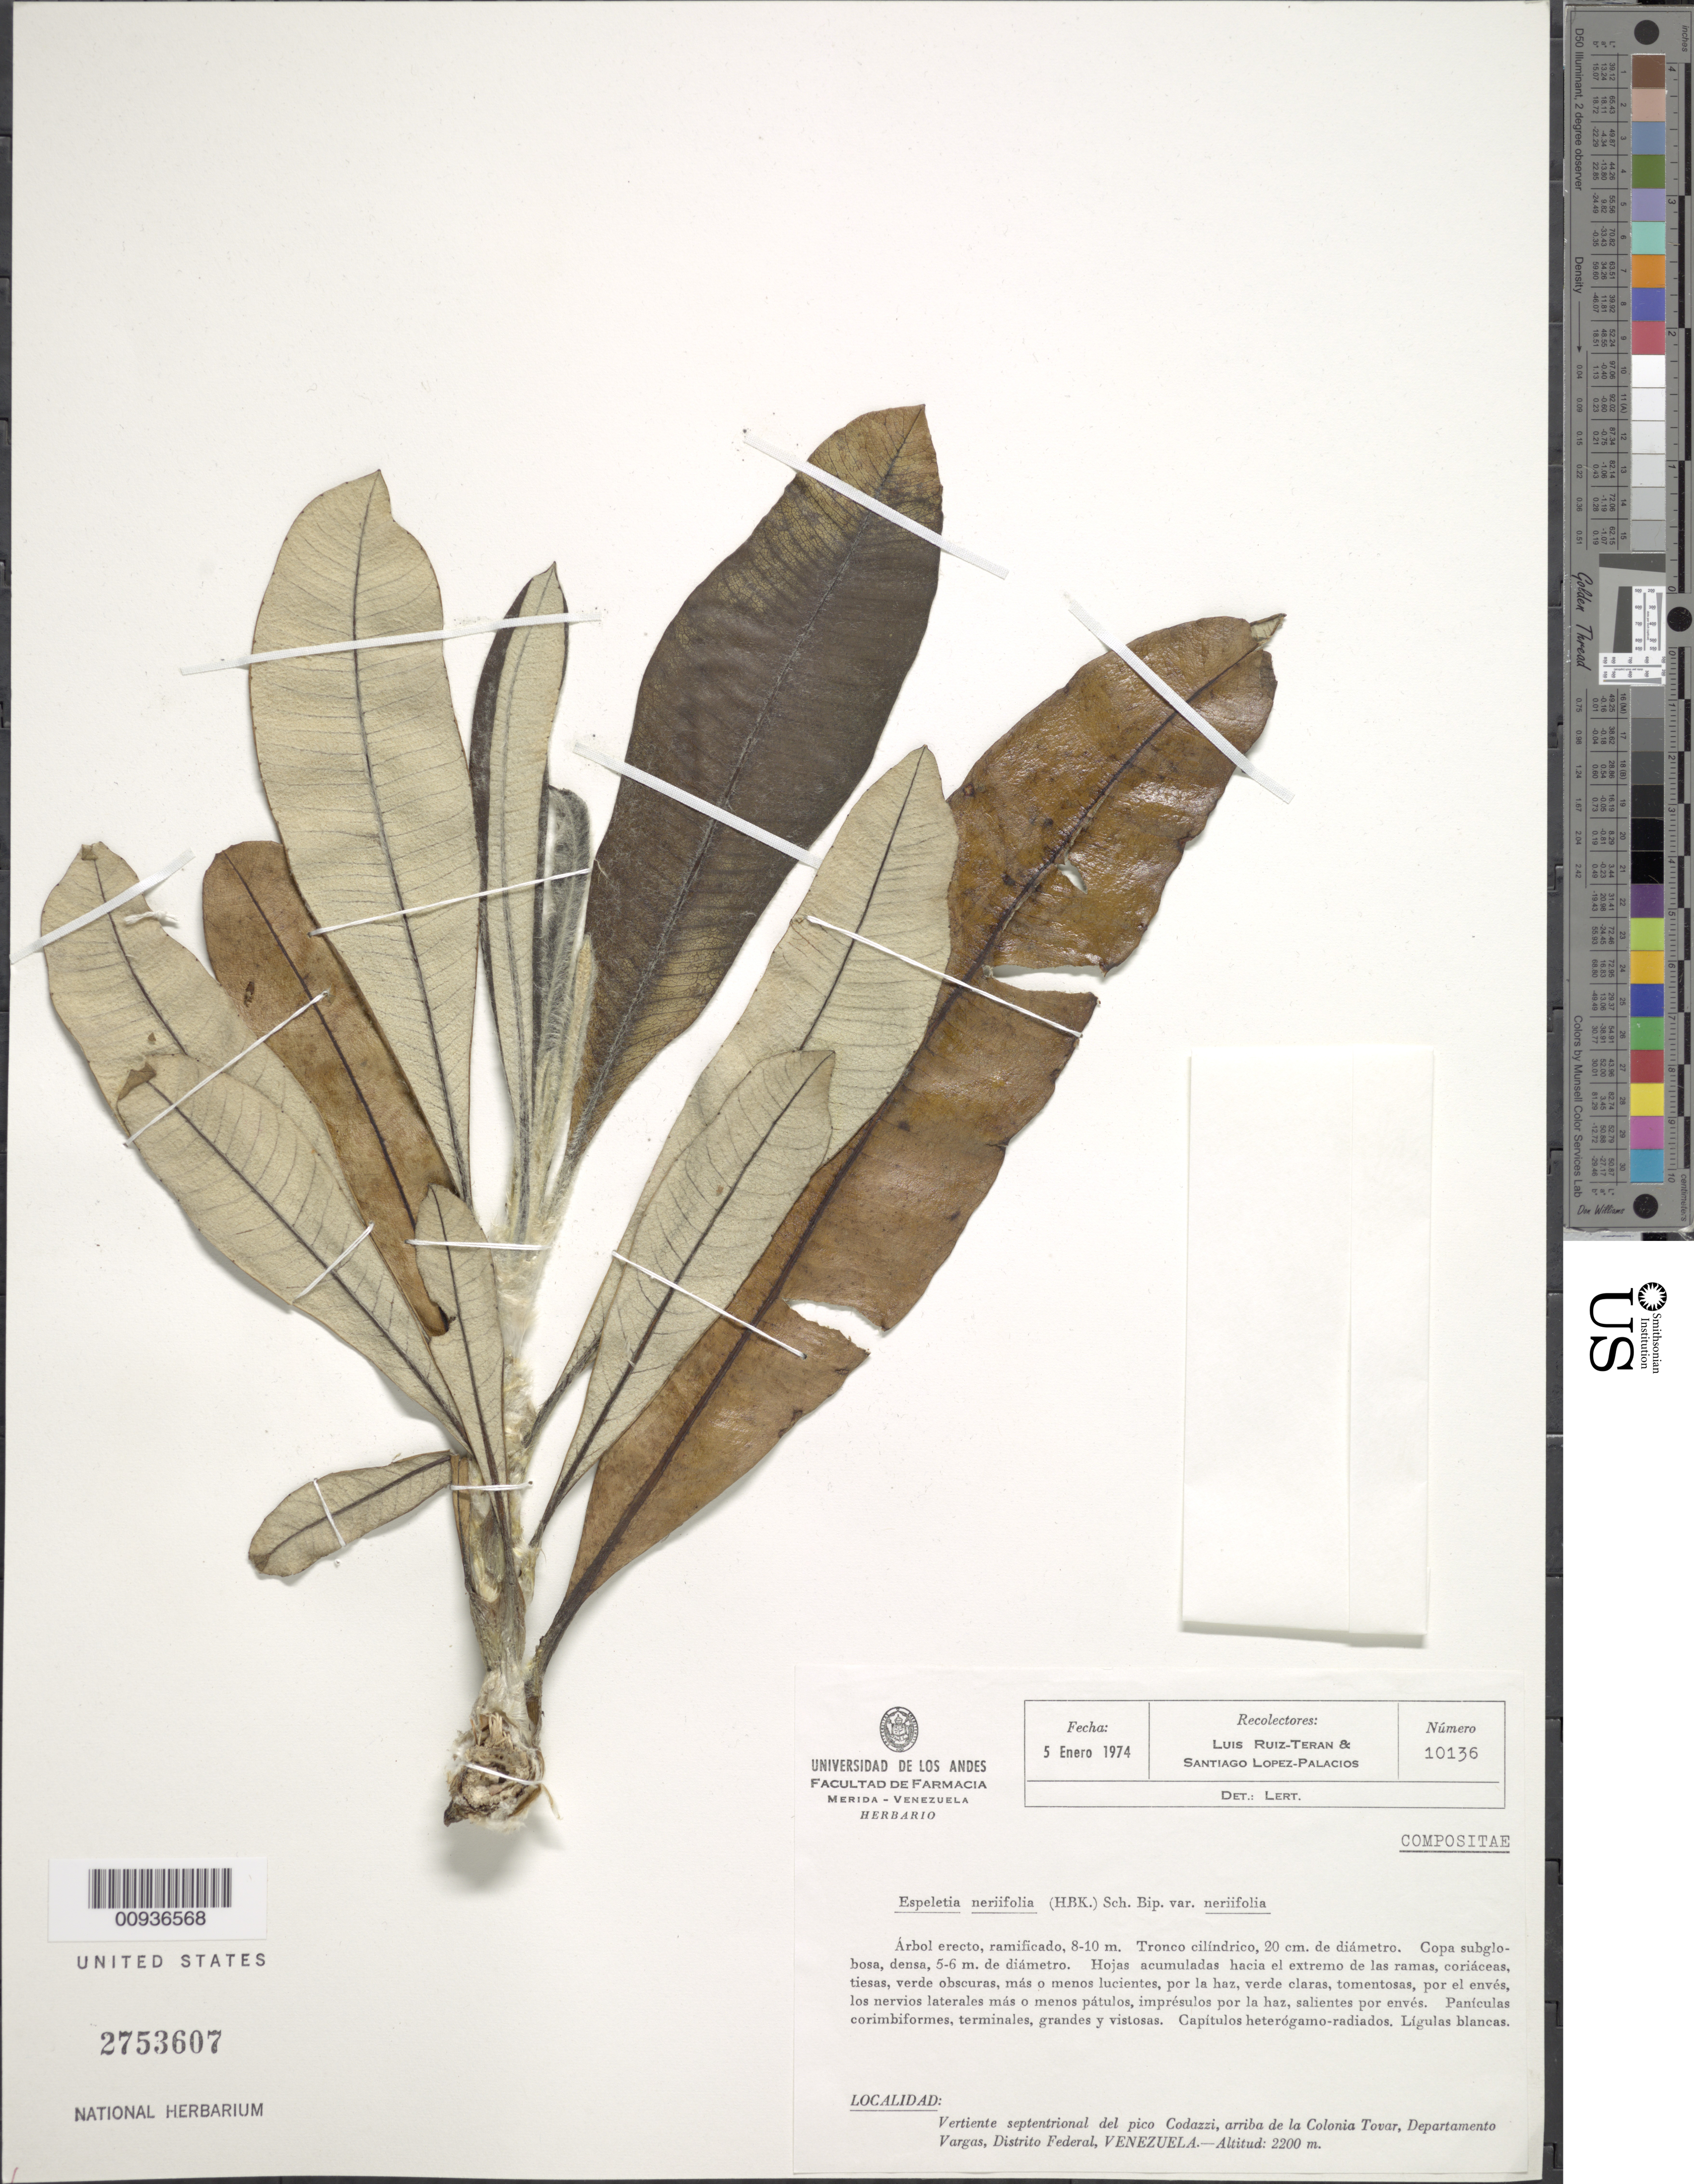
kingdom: Plantae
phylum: Tracheophyta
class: Magnoliopsida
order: Asterales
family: Asteraceae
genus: Libanothamnus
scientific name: Libanothamnus neriifolius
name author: (Sch. Bip. ex Wedd.) Ernst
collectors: L. Teran & S. López-Palacios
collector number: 10136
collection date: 1971-01-05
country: Venezuela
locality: Vertiente septentrional del pico Codazzi, arriba de la Colonia Tovar, Departamento Vargas, Distrito Federal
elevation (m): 2200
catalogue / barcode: US 2753607